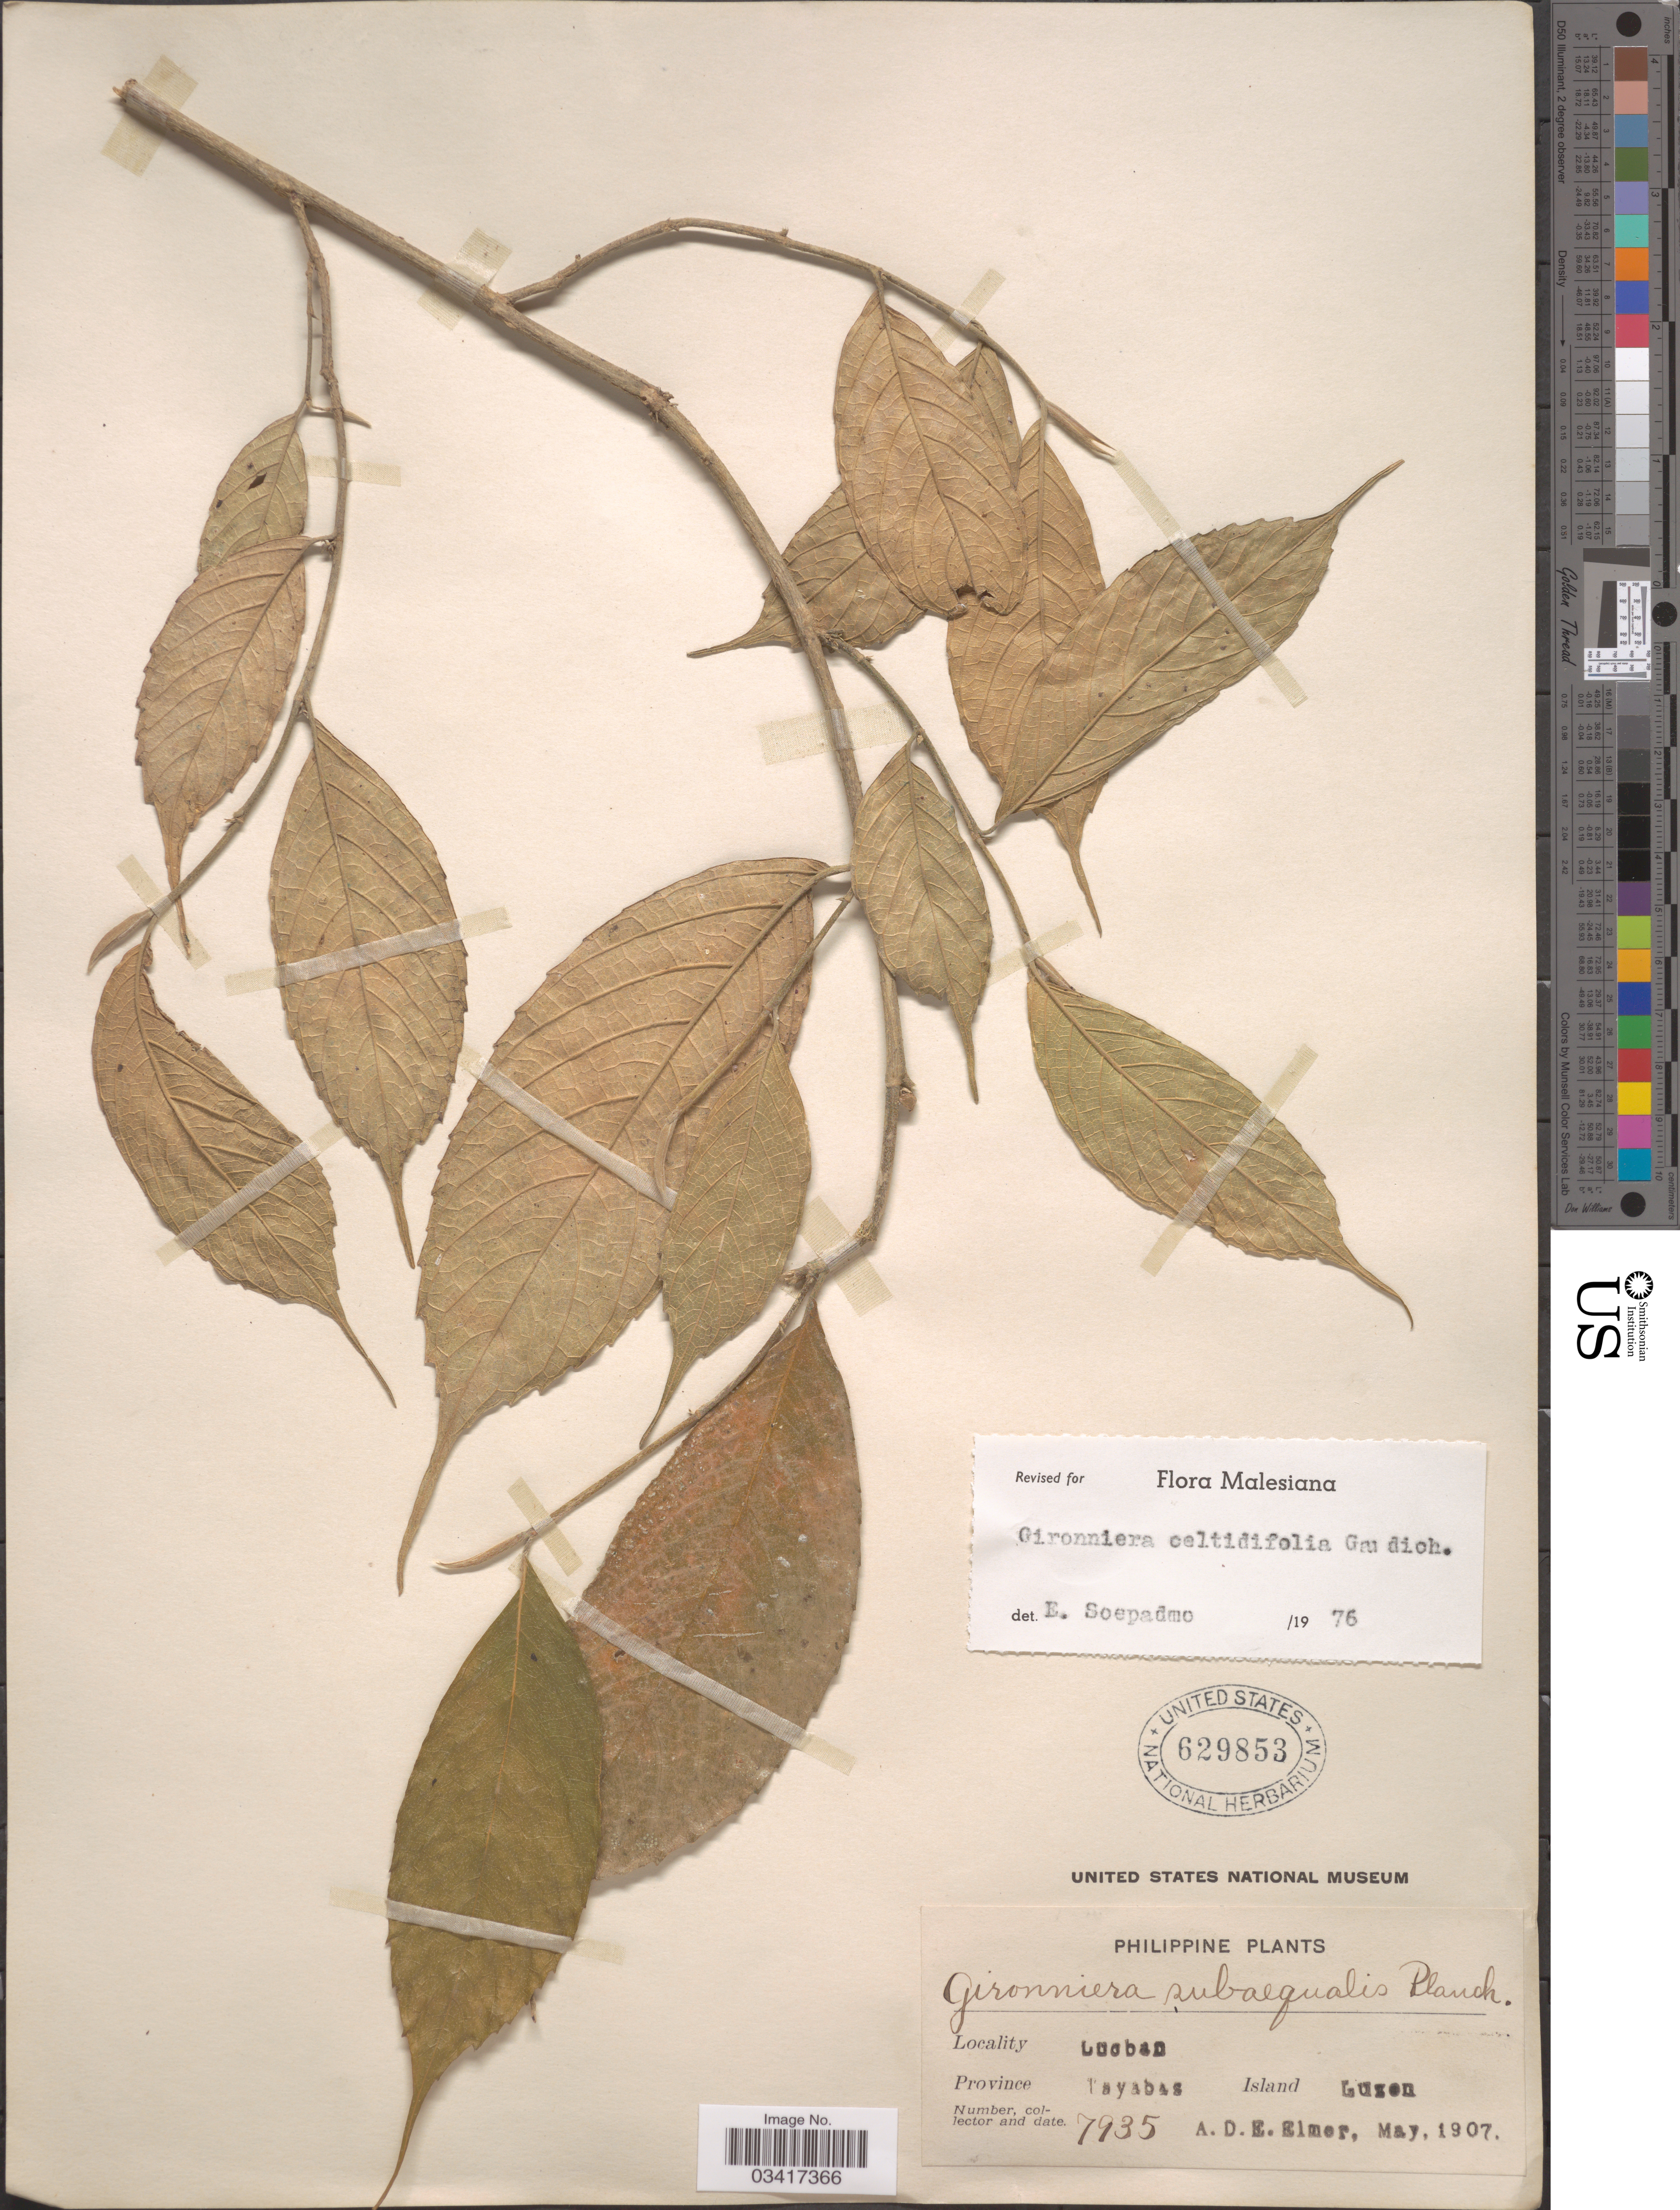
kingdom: Plantae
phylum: Tracheophyta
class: Magnoliopsida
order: Rosales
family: Cannabaceae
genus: Gironniera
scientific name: Gironniera celtidifolia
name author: Gaudich.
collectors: A. D. E. Elmer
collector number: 7935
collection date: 1907-05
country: Philippines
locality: Lucban, Province of Tayabas, Island Luzon.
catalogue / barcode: US 629853